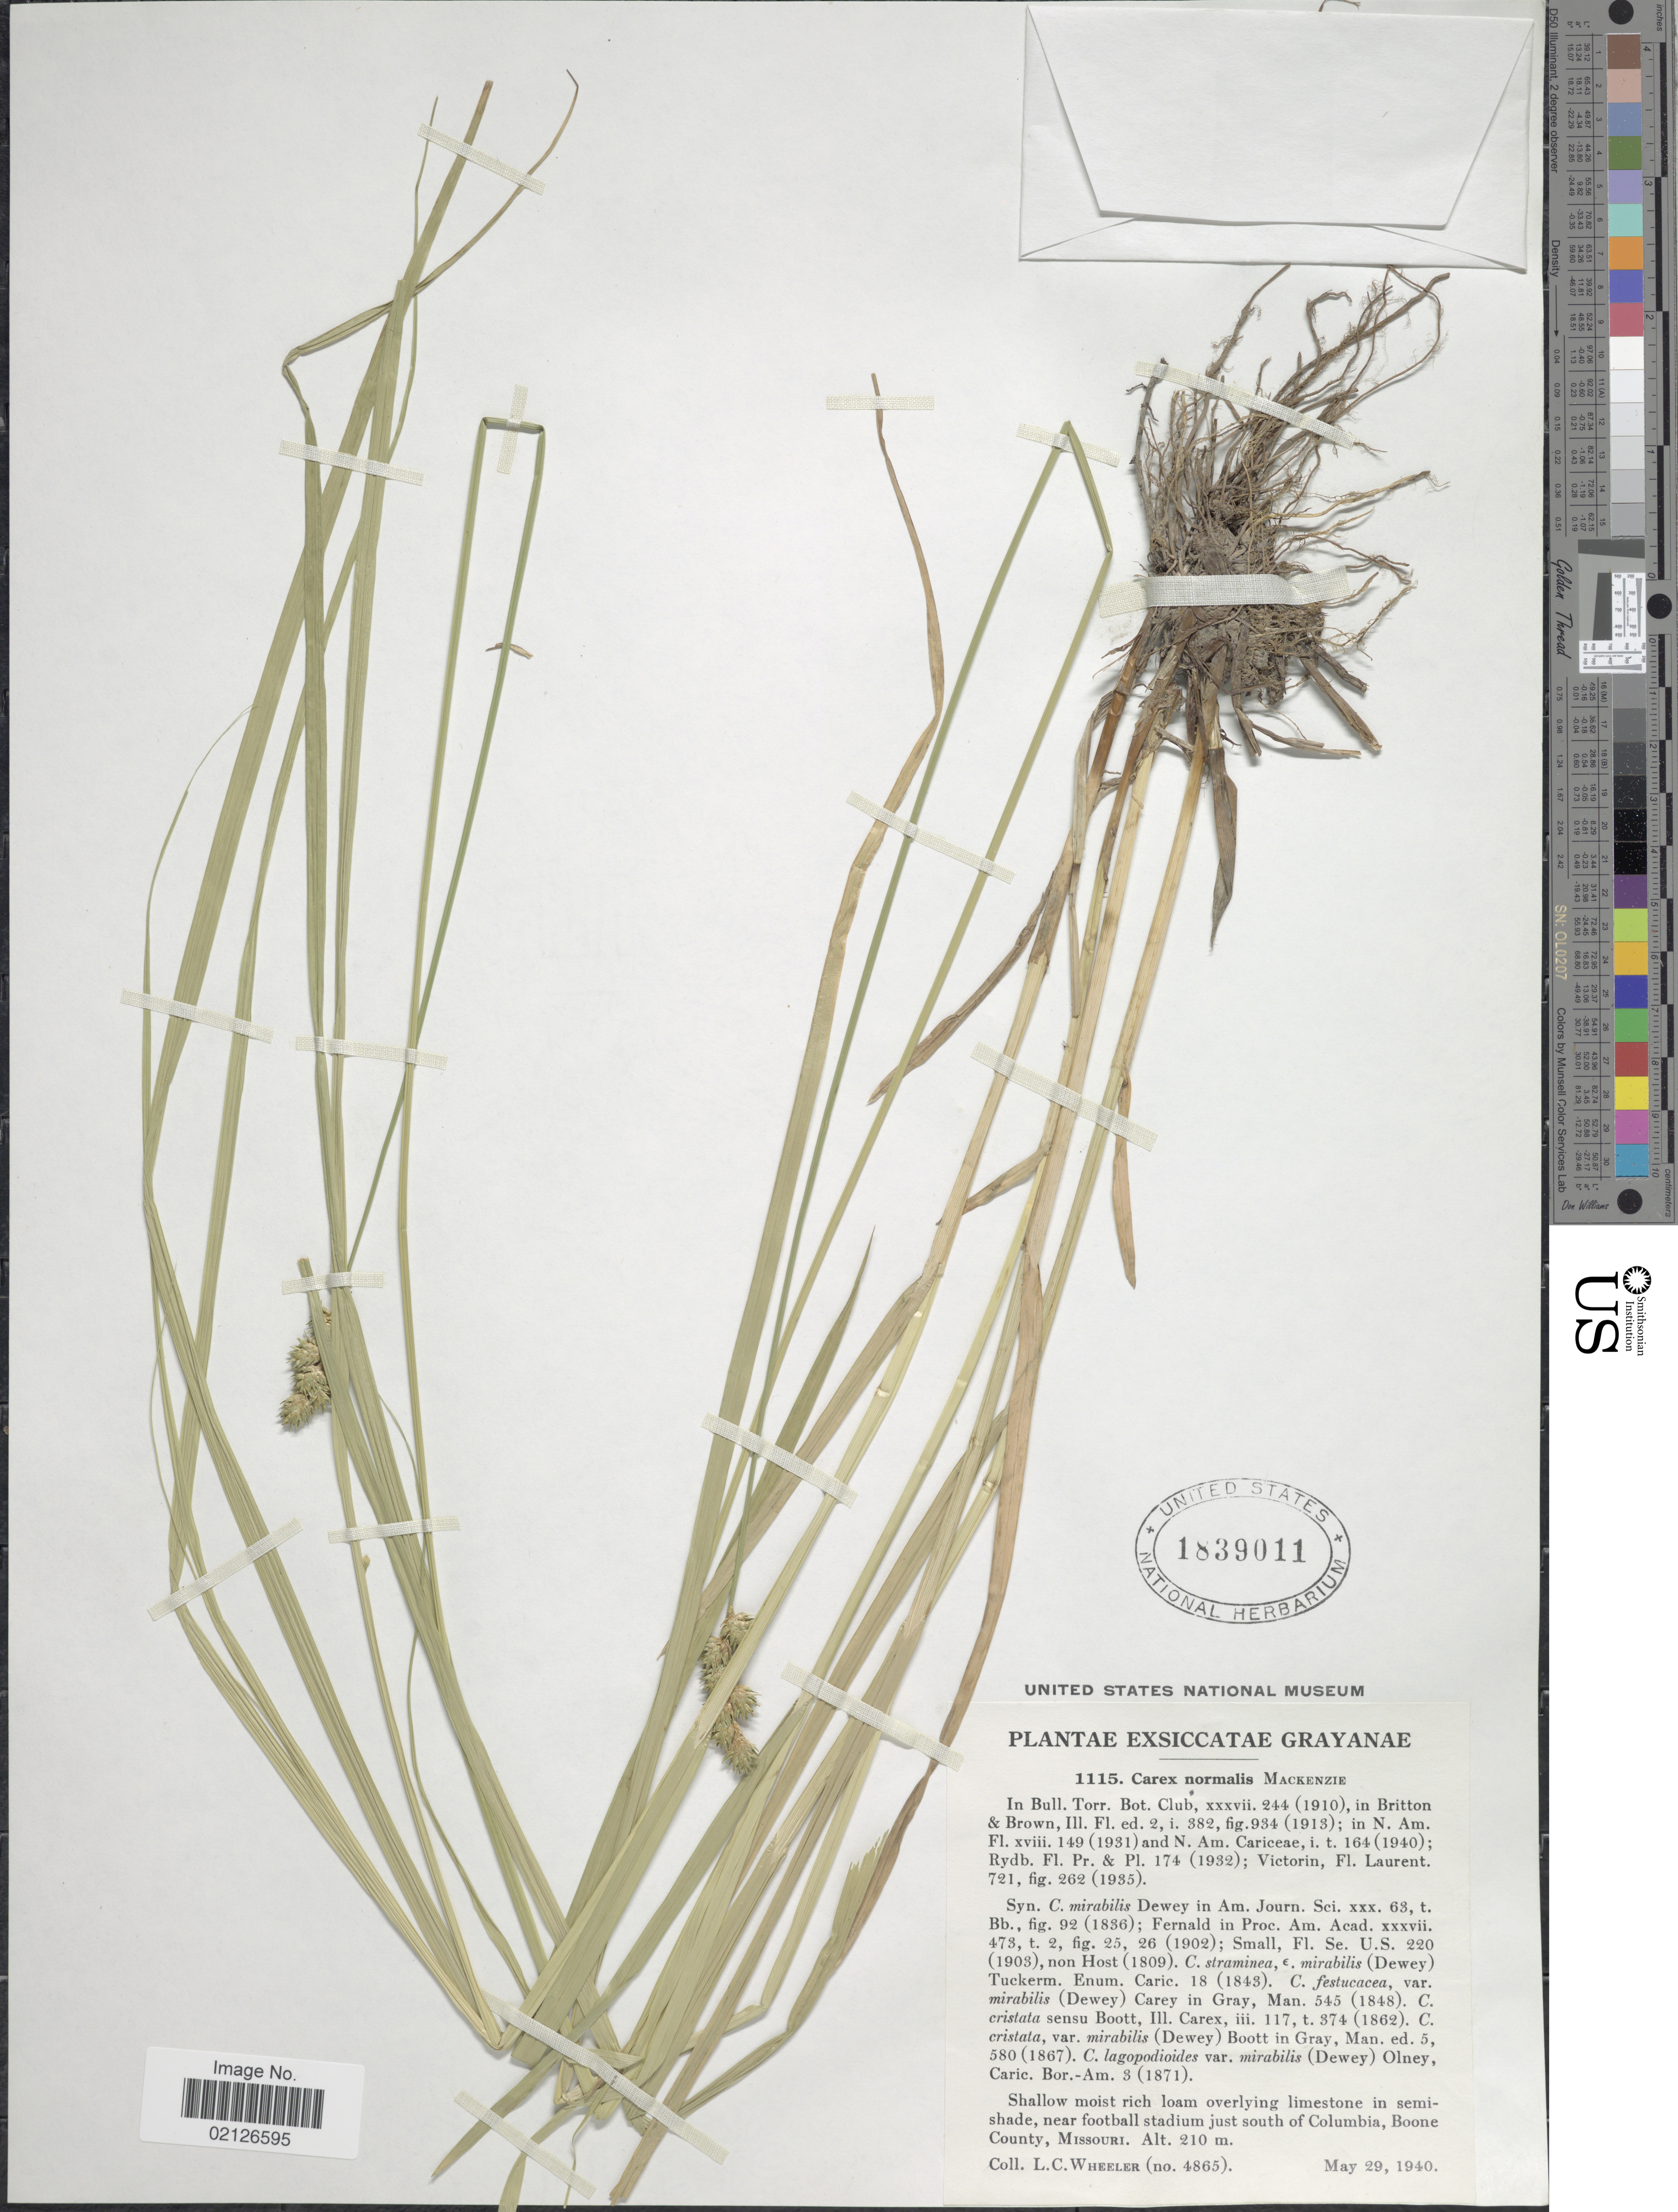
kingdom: Plantae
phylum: Tracheophyta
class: Liliopsida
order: Poales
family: Cyperaceae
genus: Carex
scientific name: Carex normalis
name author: Mack.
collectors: L. C. Wheeler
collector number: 4865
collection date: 1940-05-29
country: United States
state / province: Missouri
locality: Near football stadium just south of Columbia, Boone County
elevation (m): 210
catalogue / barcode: US 1839011